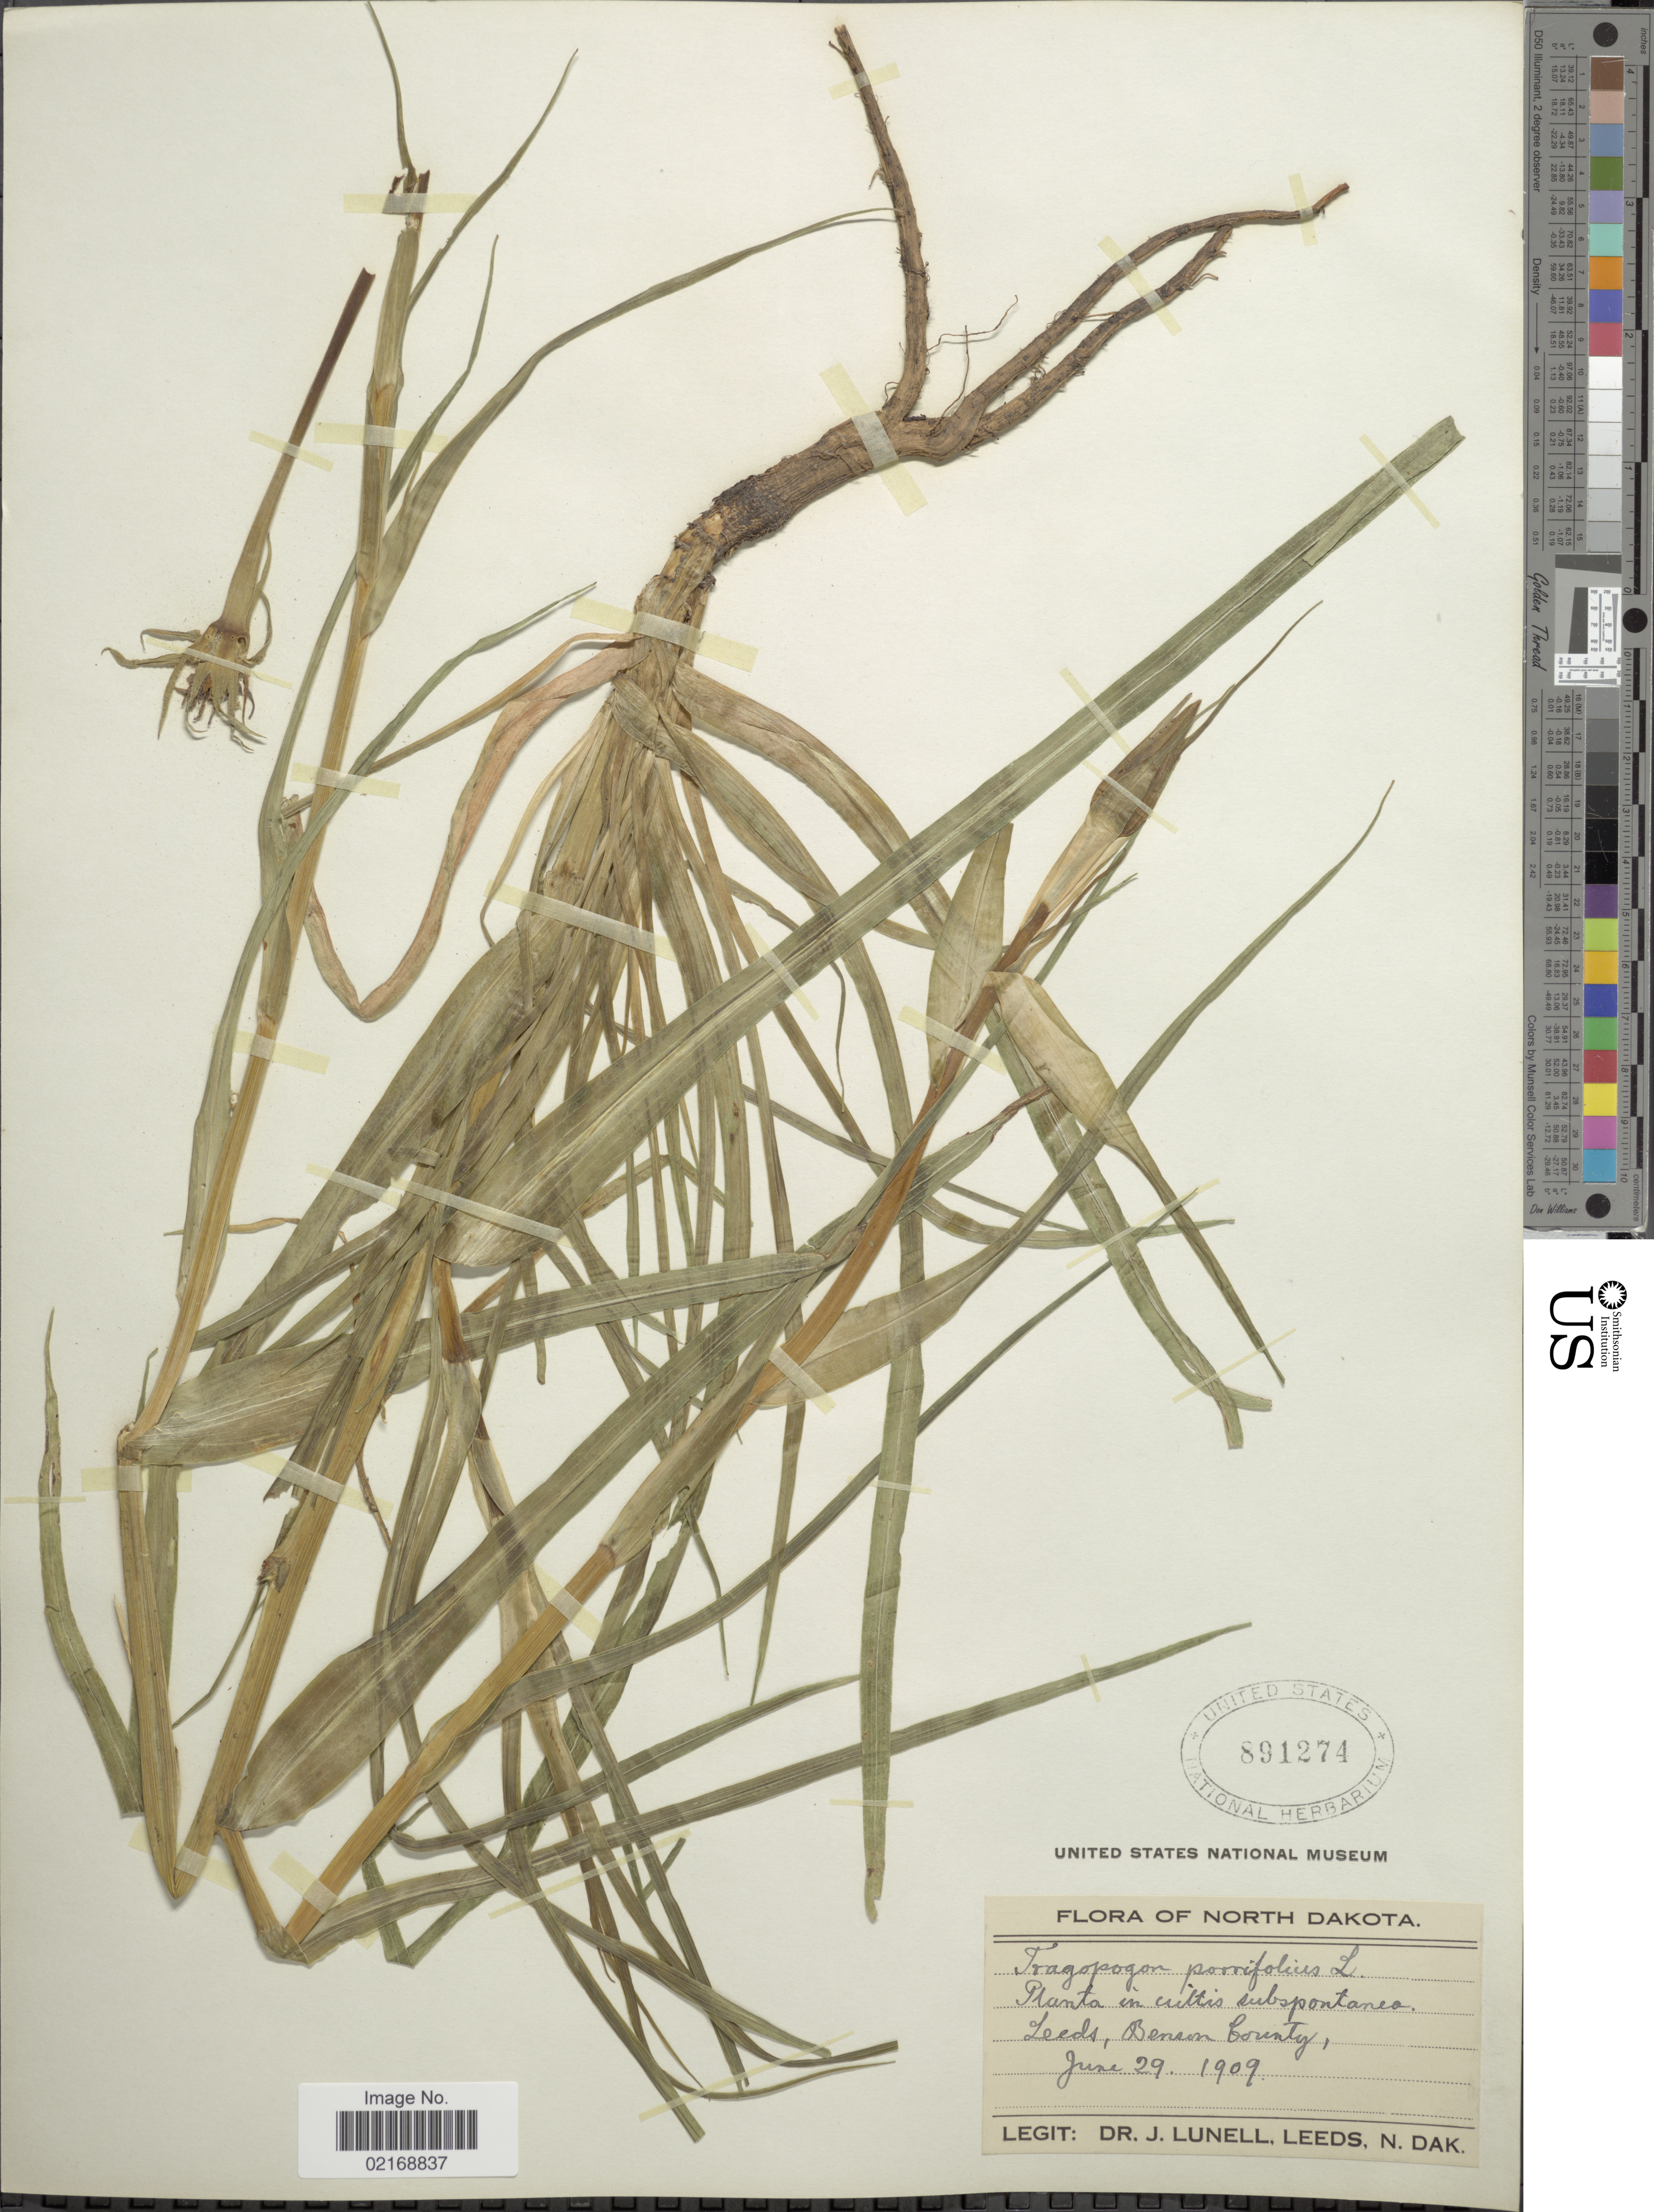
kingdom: Plantae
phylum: Tracheophyta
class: Magnoliopsida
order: Asterales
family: Asteraceae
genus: Tragopogon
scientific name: Tragopogon porrifolius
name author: L.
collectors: J. Lunell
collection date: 1909-06-29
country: United States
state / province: North Dakota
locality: Leeds, Benson County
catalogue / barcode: US 891274